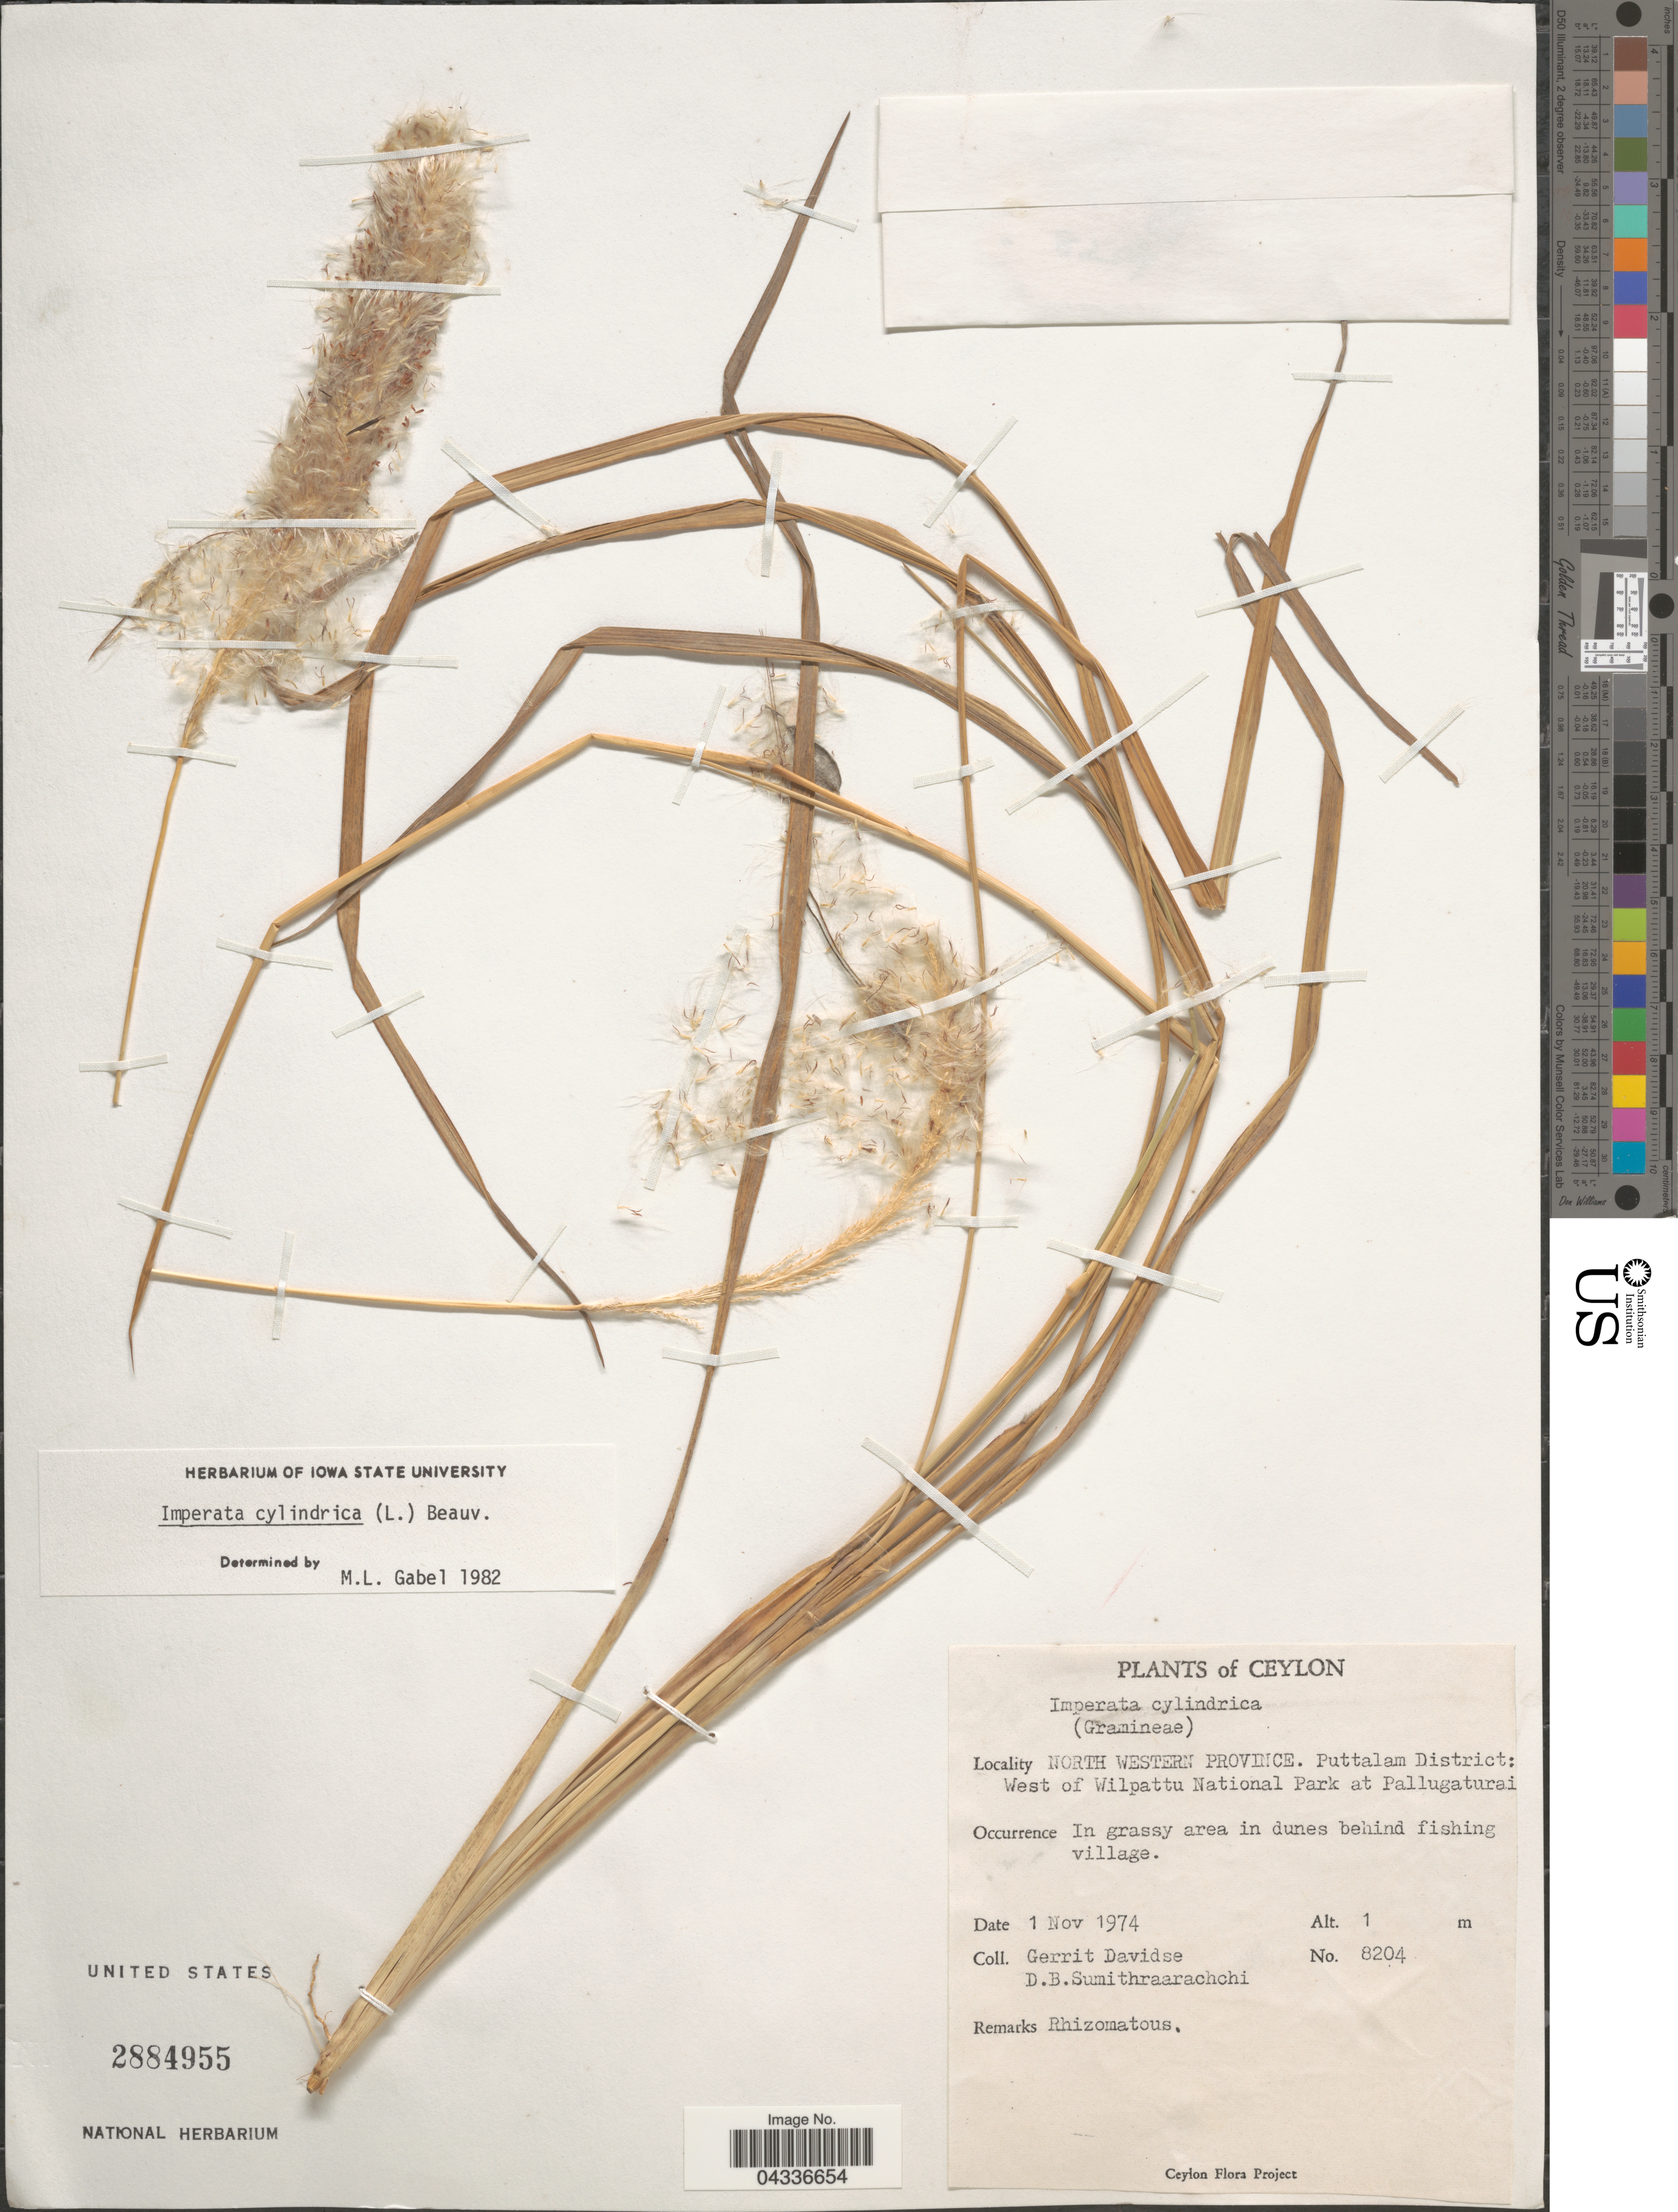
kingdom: Plantae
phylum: Tracheophyta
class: Liliopsida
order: Poales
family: Poaceae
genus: Imperata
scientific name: Imperata cylindrica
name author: (L.) P. Beauv.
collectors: G. Davidse & D. B. Sumithraarachchi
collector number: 8204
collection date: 1974-11-01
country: Sri Lanka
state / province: North Western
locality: Ceylon. Puttalam District: West of Wilpattu National Park at Pallugaturai.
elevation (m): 1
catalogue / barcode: US 2884955